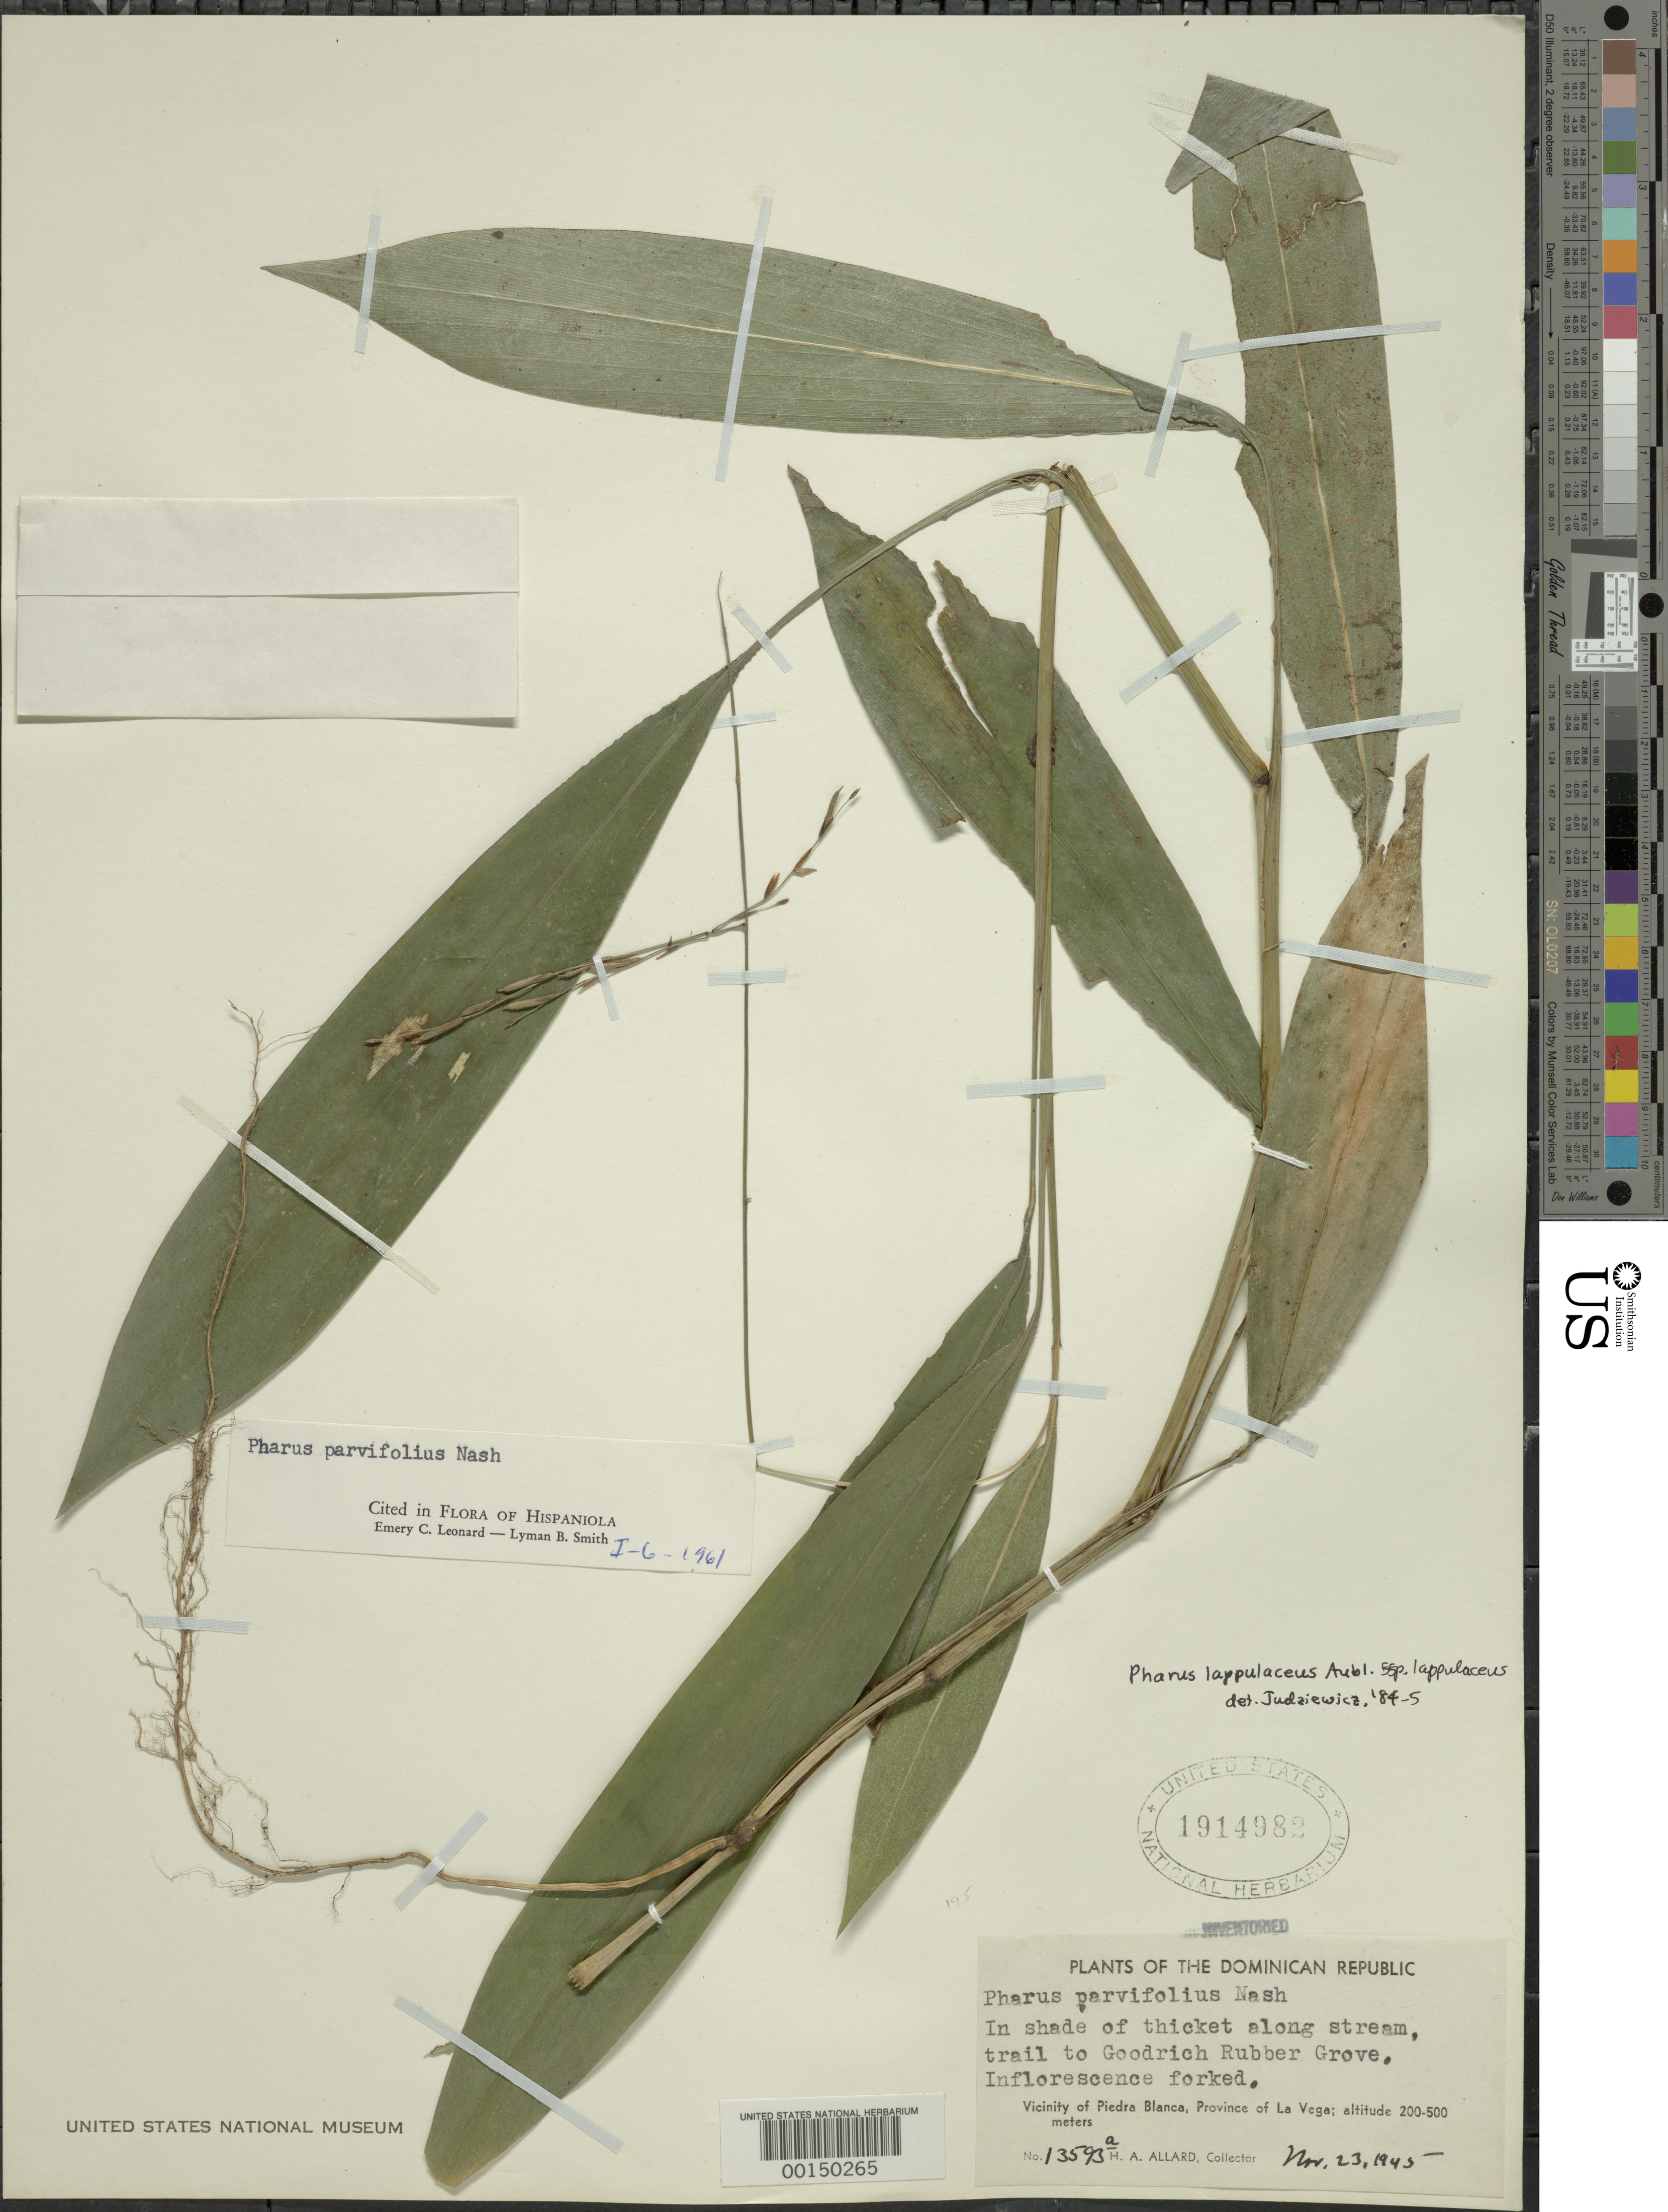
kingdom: Plantae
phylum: Tracheophyta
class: Liliopsida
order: Poales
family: Poaceae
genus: Pharus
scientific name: Pharus lappulaceus subsp. lappulaceus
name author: Aubl.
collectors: H. A. Allard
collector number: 13593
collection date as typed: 23 Nov 1945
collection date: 1945-11-23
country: Dominican Republic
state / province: La Vega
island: Hispaniola Island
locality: Piedra blanca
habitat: in shade of thicket along stream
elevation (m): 200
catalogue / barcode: US 1914982